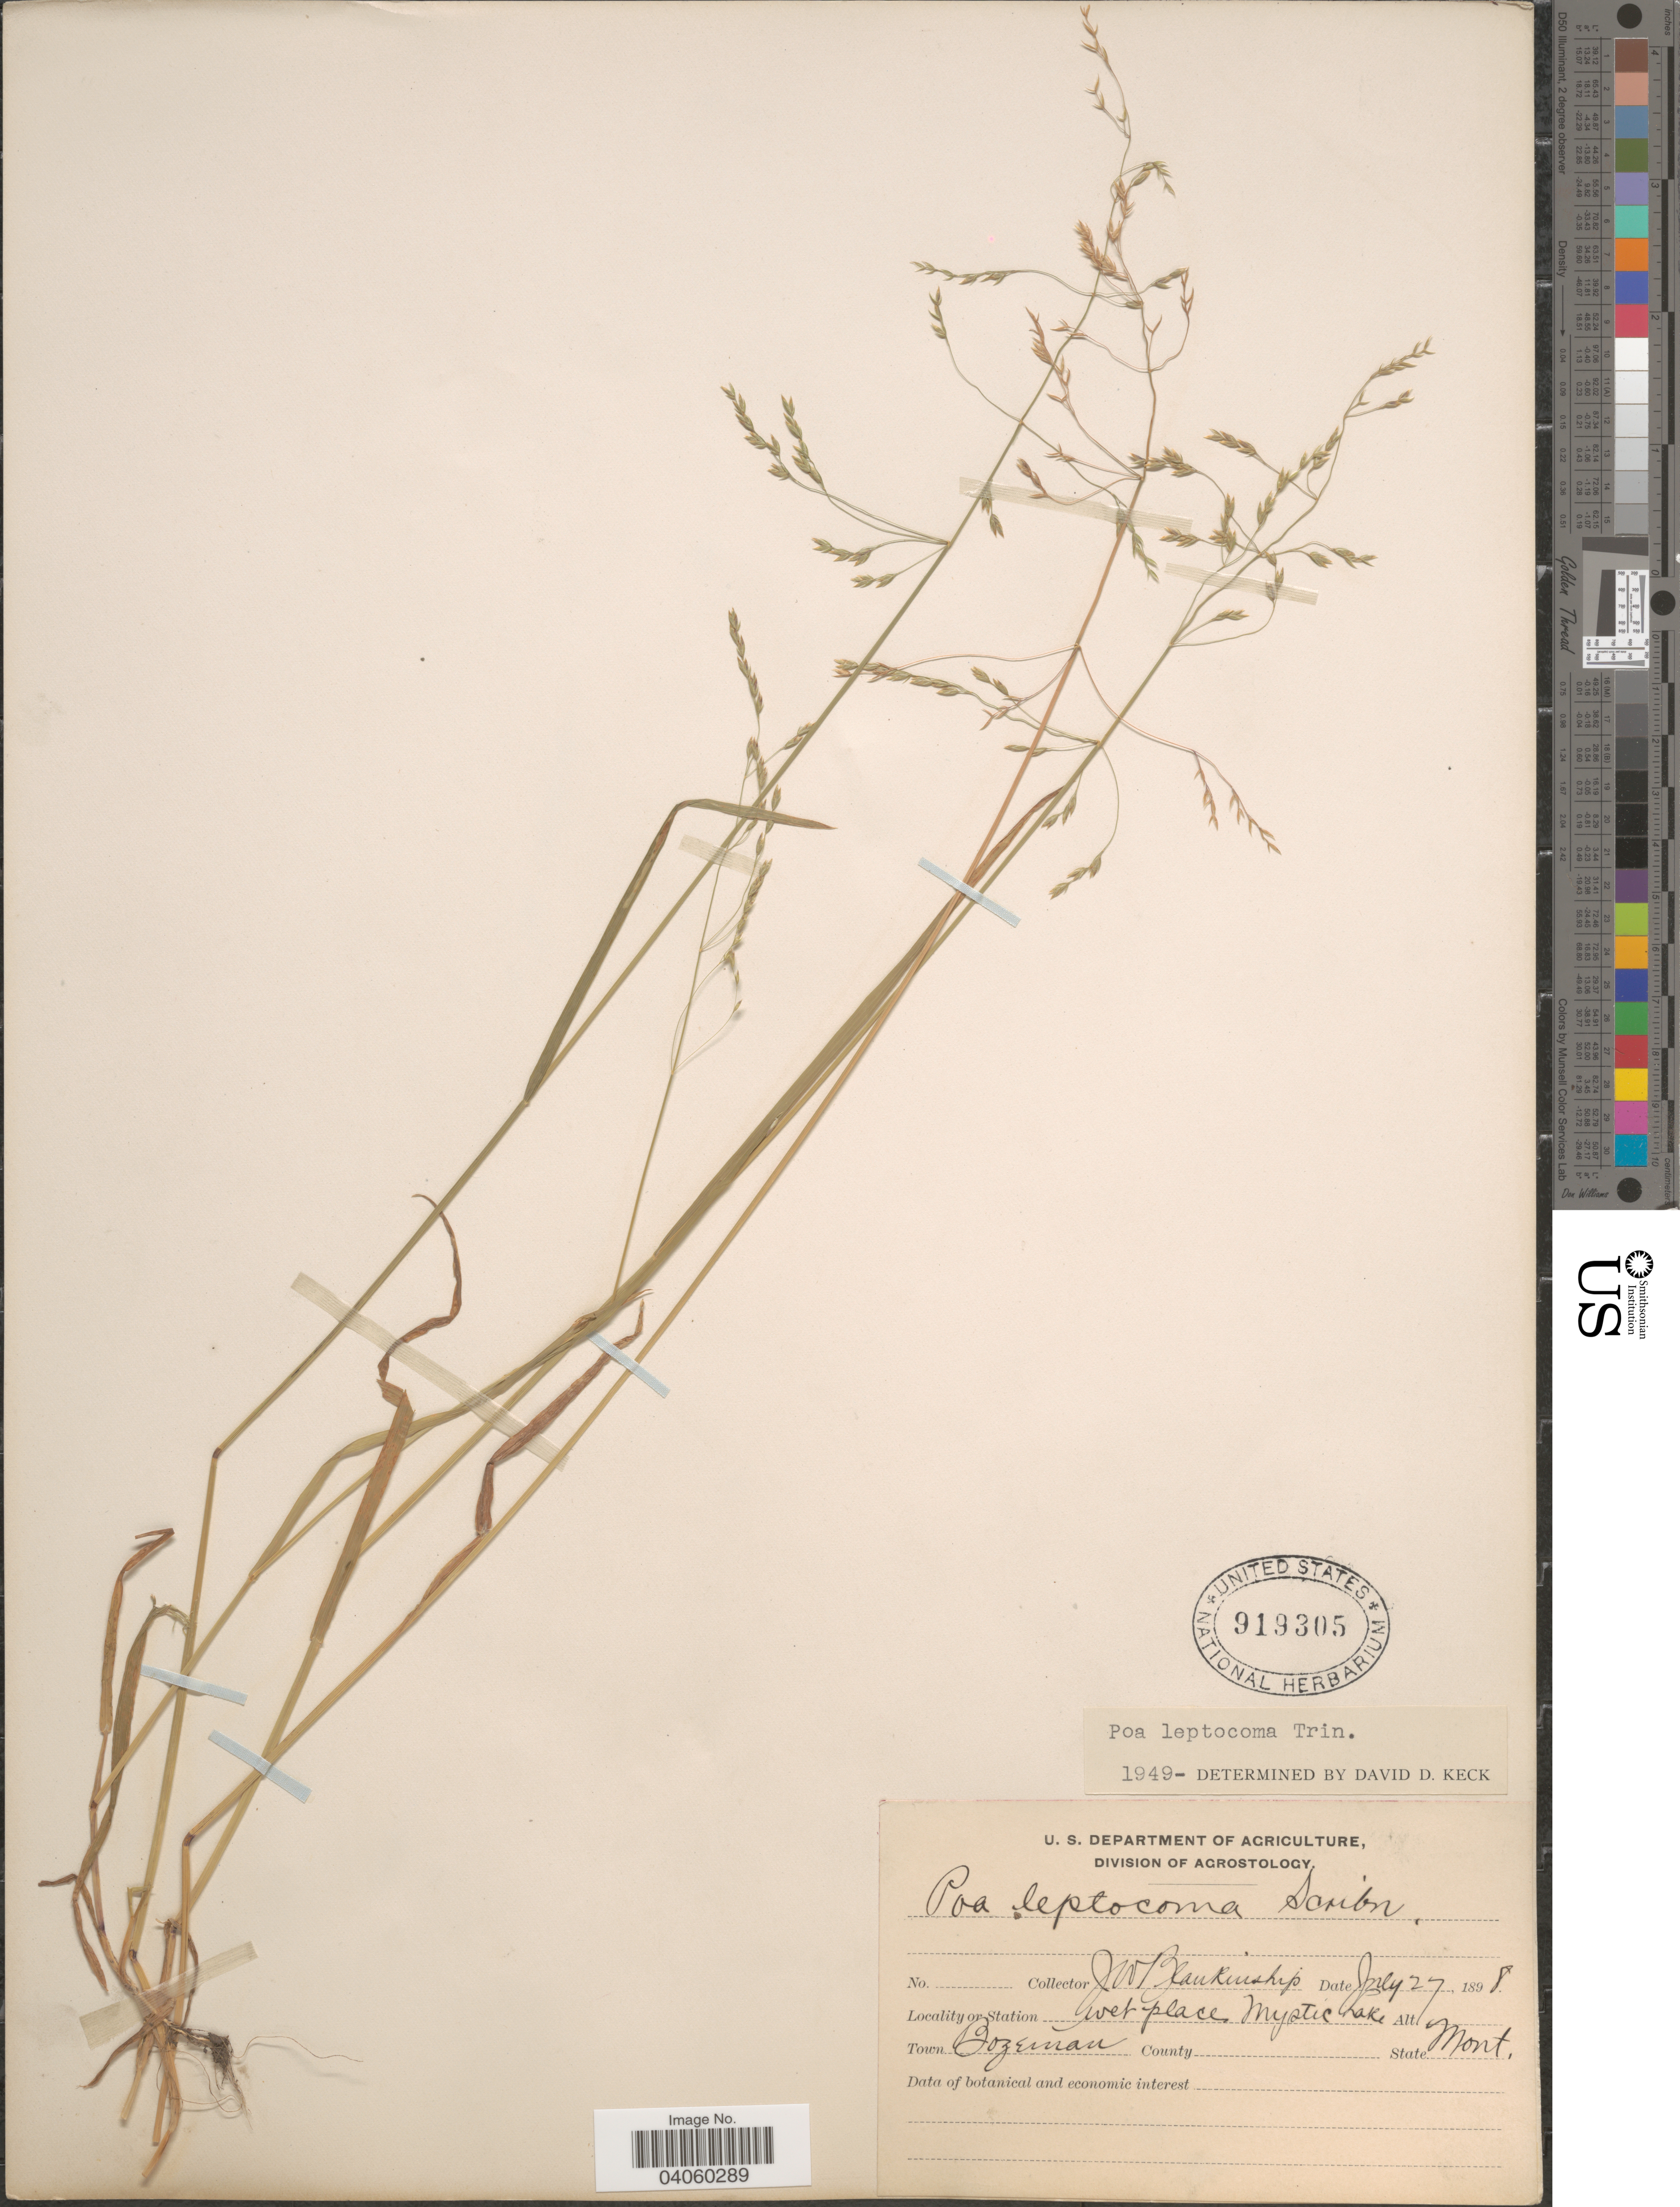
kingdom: Plantae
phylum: Tracheophyta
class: Liliopsida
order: Poales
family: Poaceae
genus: Poa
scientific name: Poa leptocoma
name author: Trin.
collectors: J. W. Blankinship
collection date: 1898-07-27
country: United States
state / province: Montana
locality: Station wet places Mystic Lake. Town Bozeman.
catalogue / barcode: US 919305